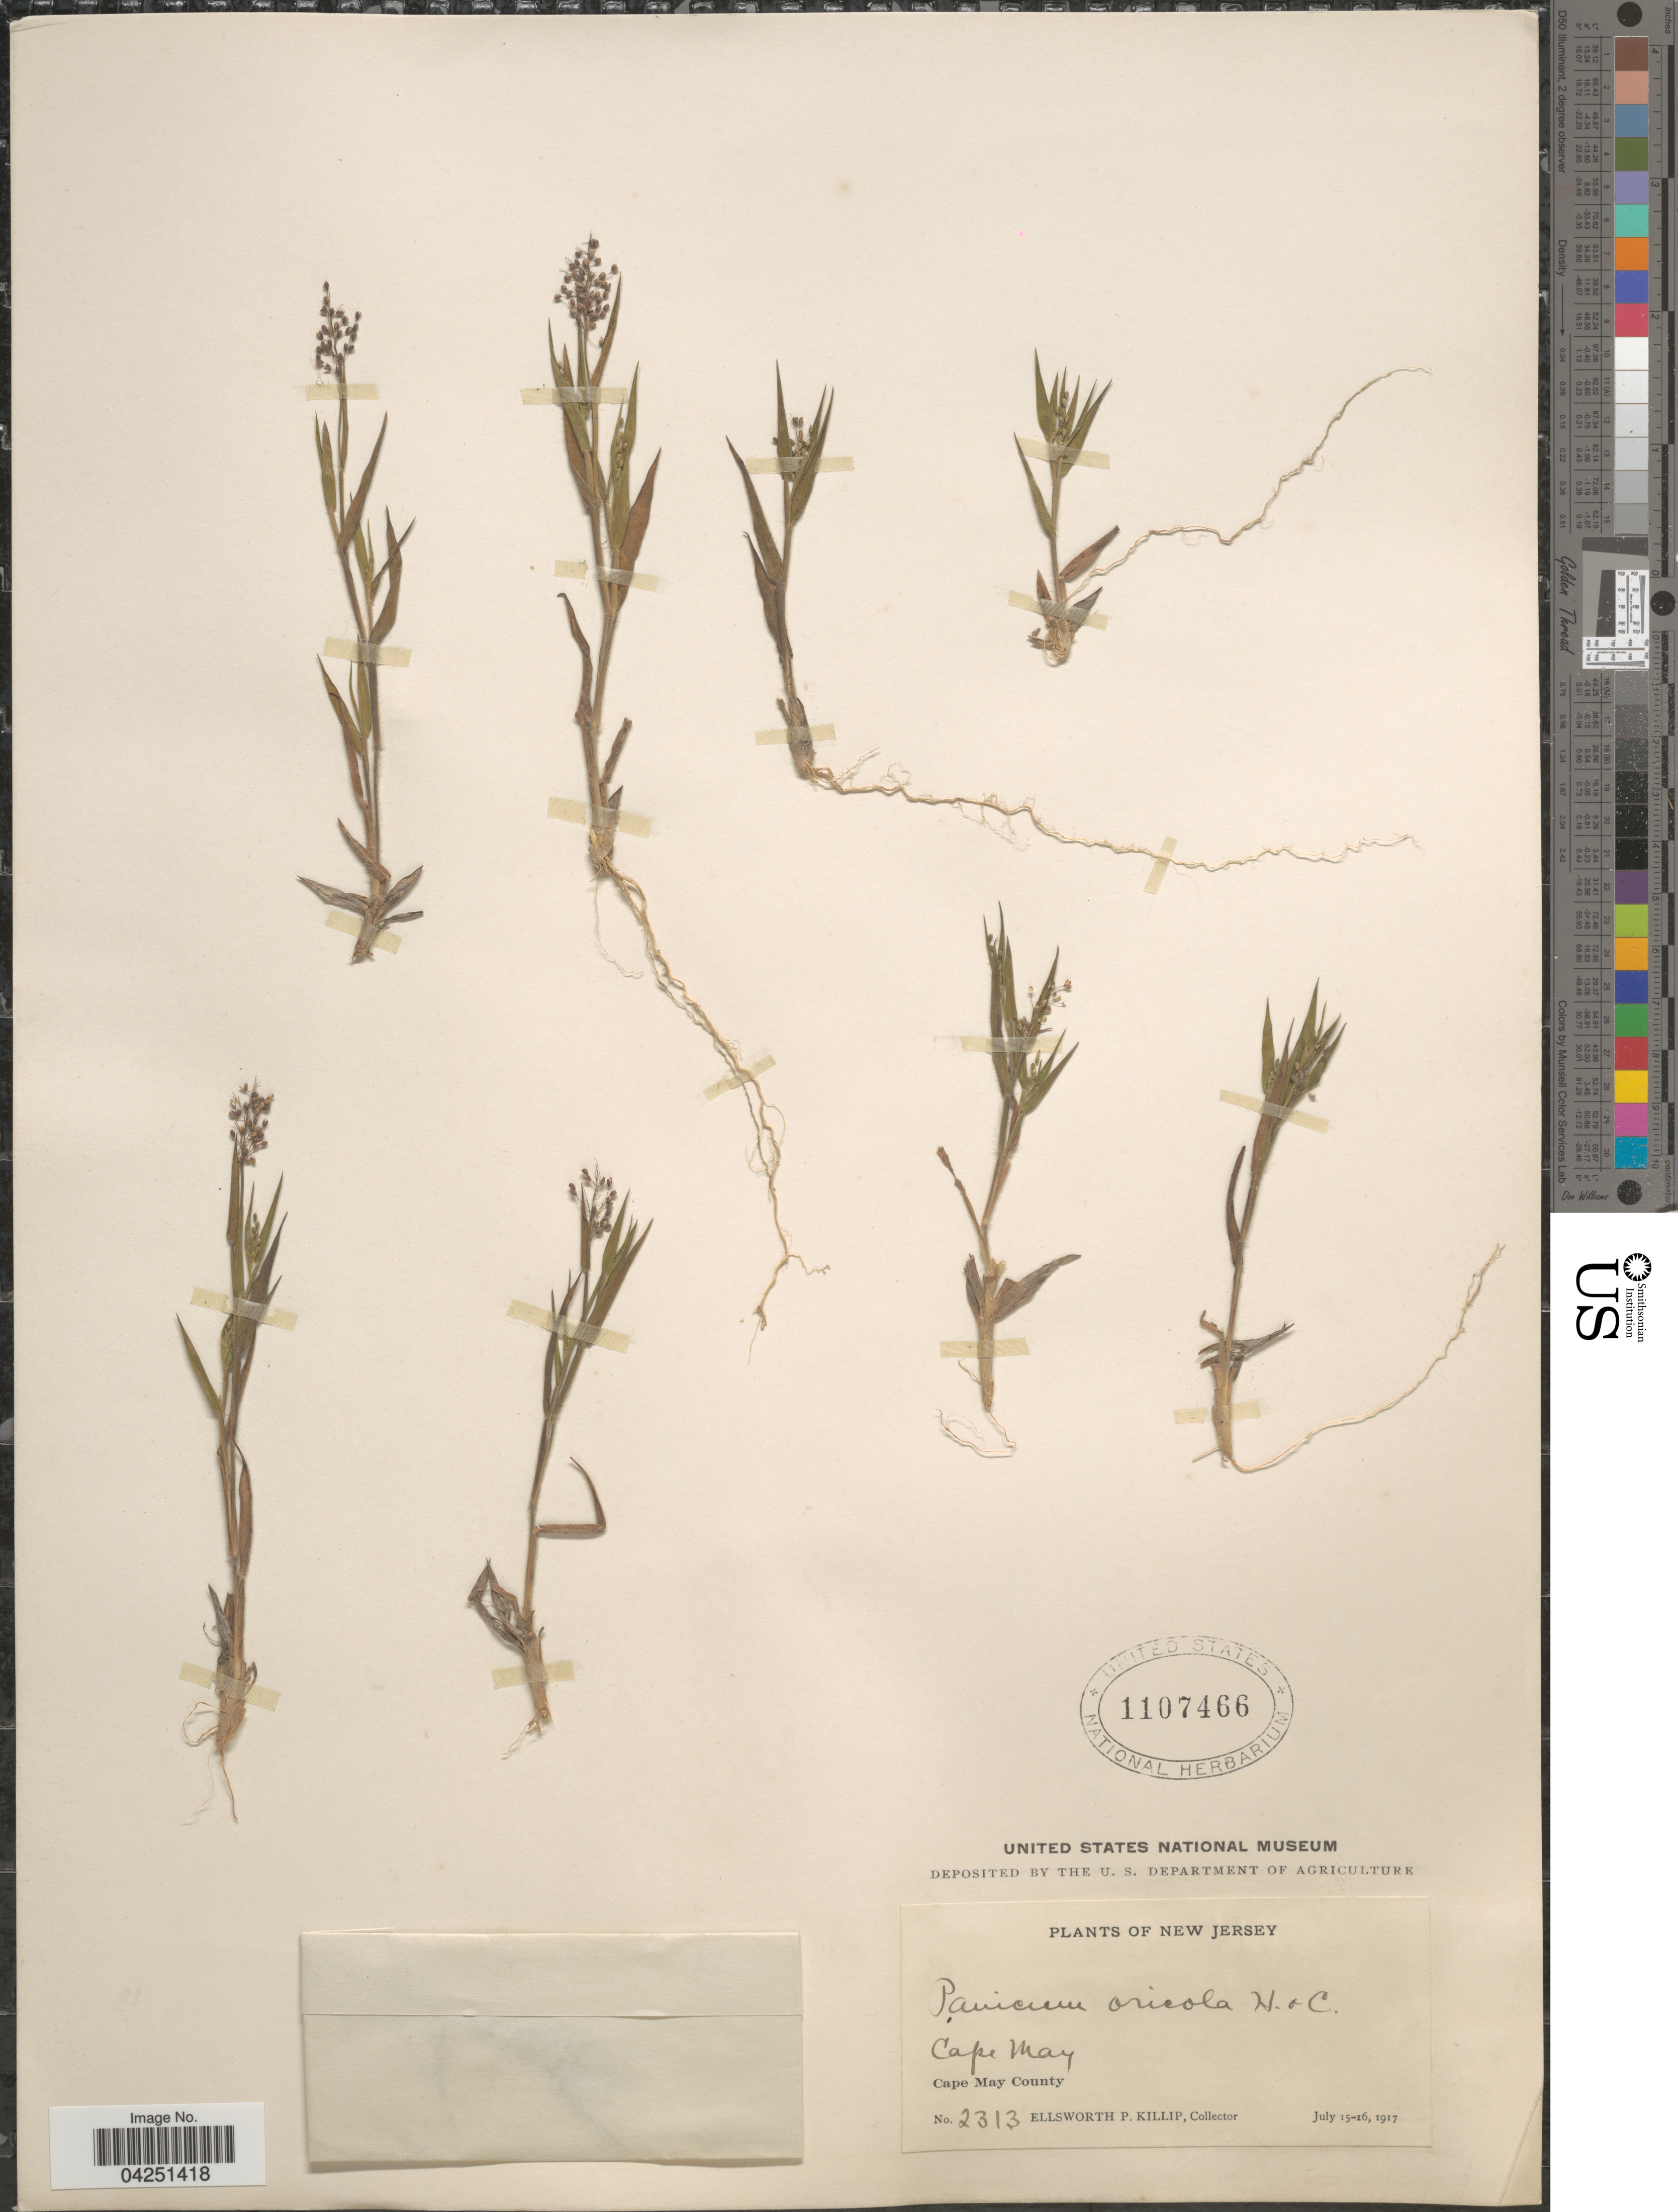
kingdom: Plantae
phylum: Tracheophyta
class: Liliopsida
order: Poales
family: Poaceae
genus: Dichanthelium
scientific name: Dichanthelium acuminatum var. acuminatum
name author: (Sw.) Gould & C.A. Clark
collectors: E. P. Killip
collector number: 2313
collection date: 1917-07-15/1917-07-16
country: United States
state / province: New Jersey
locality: Cape May. Cape May County.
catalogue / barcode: US 1107466